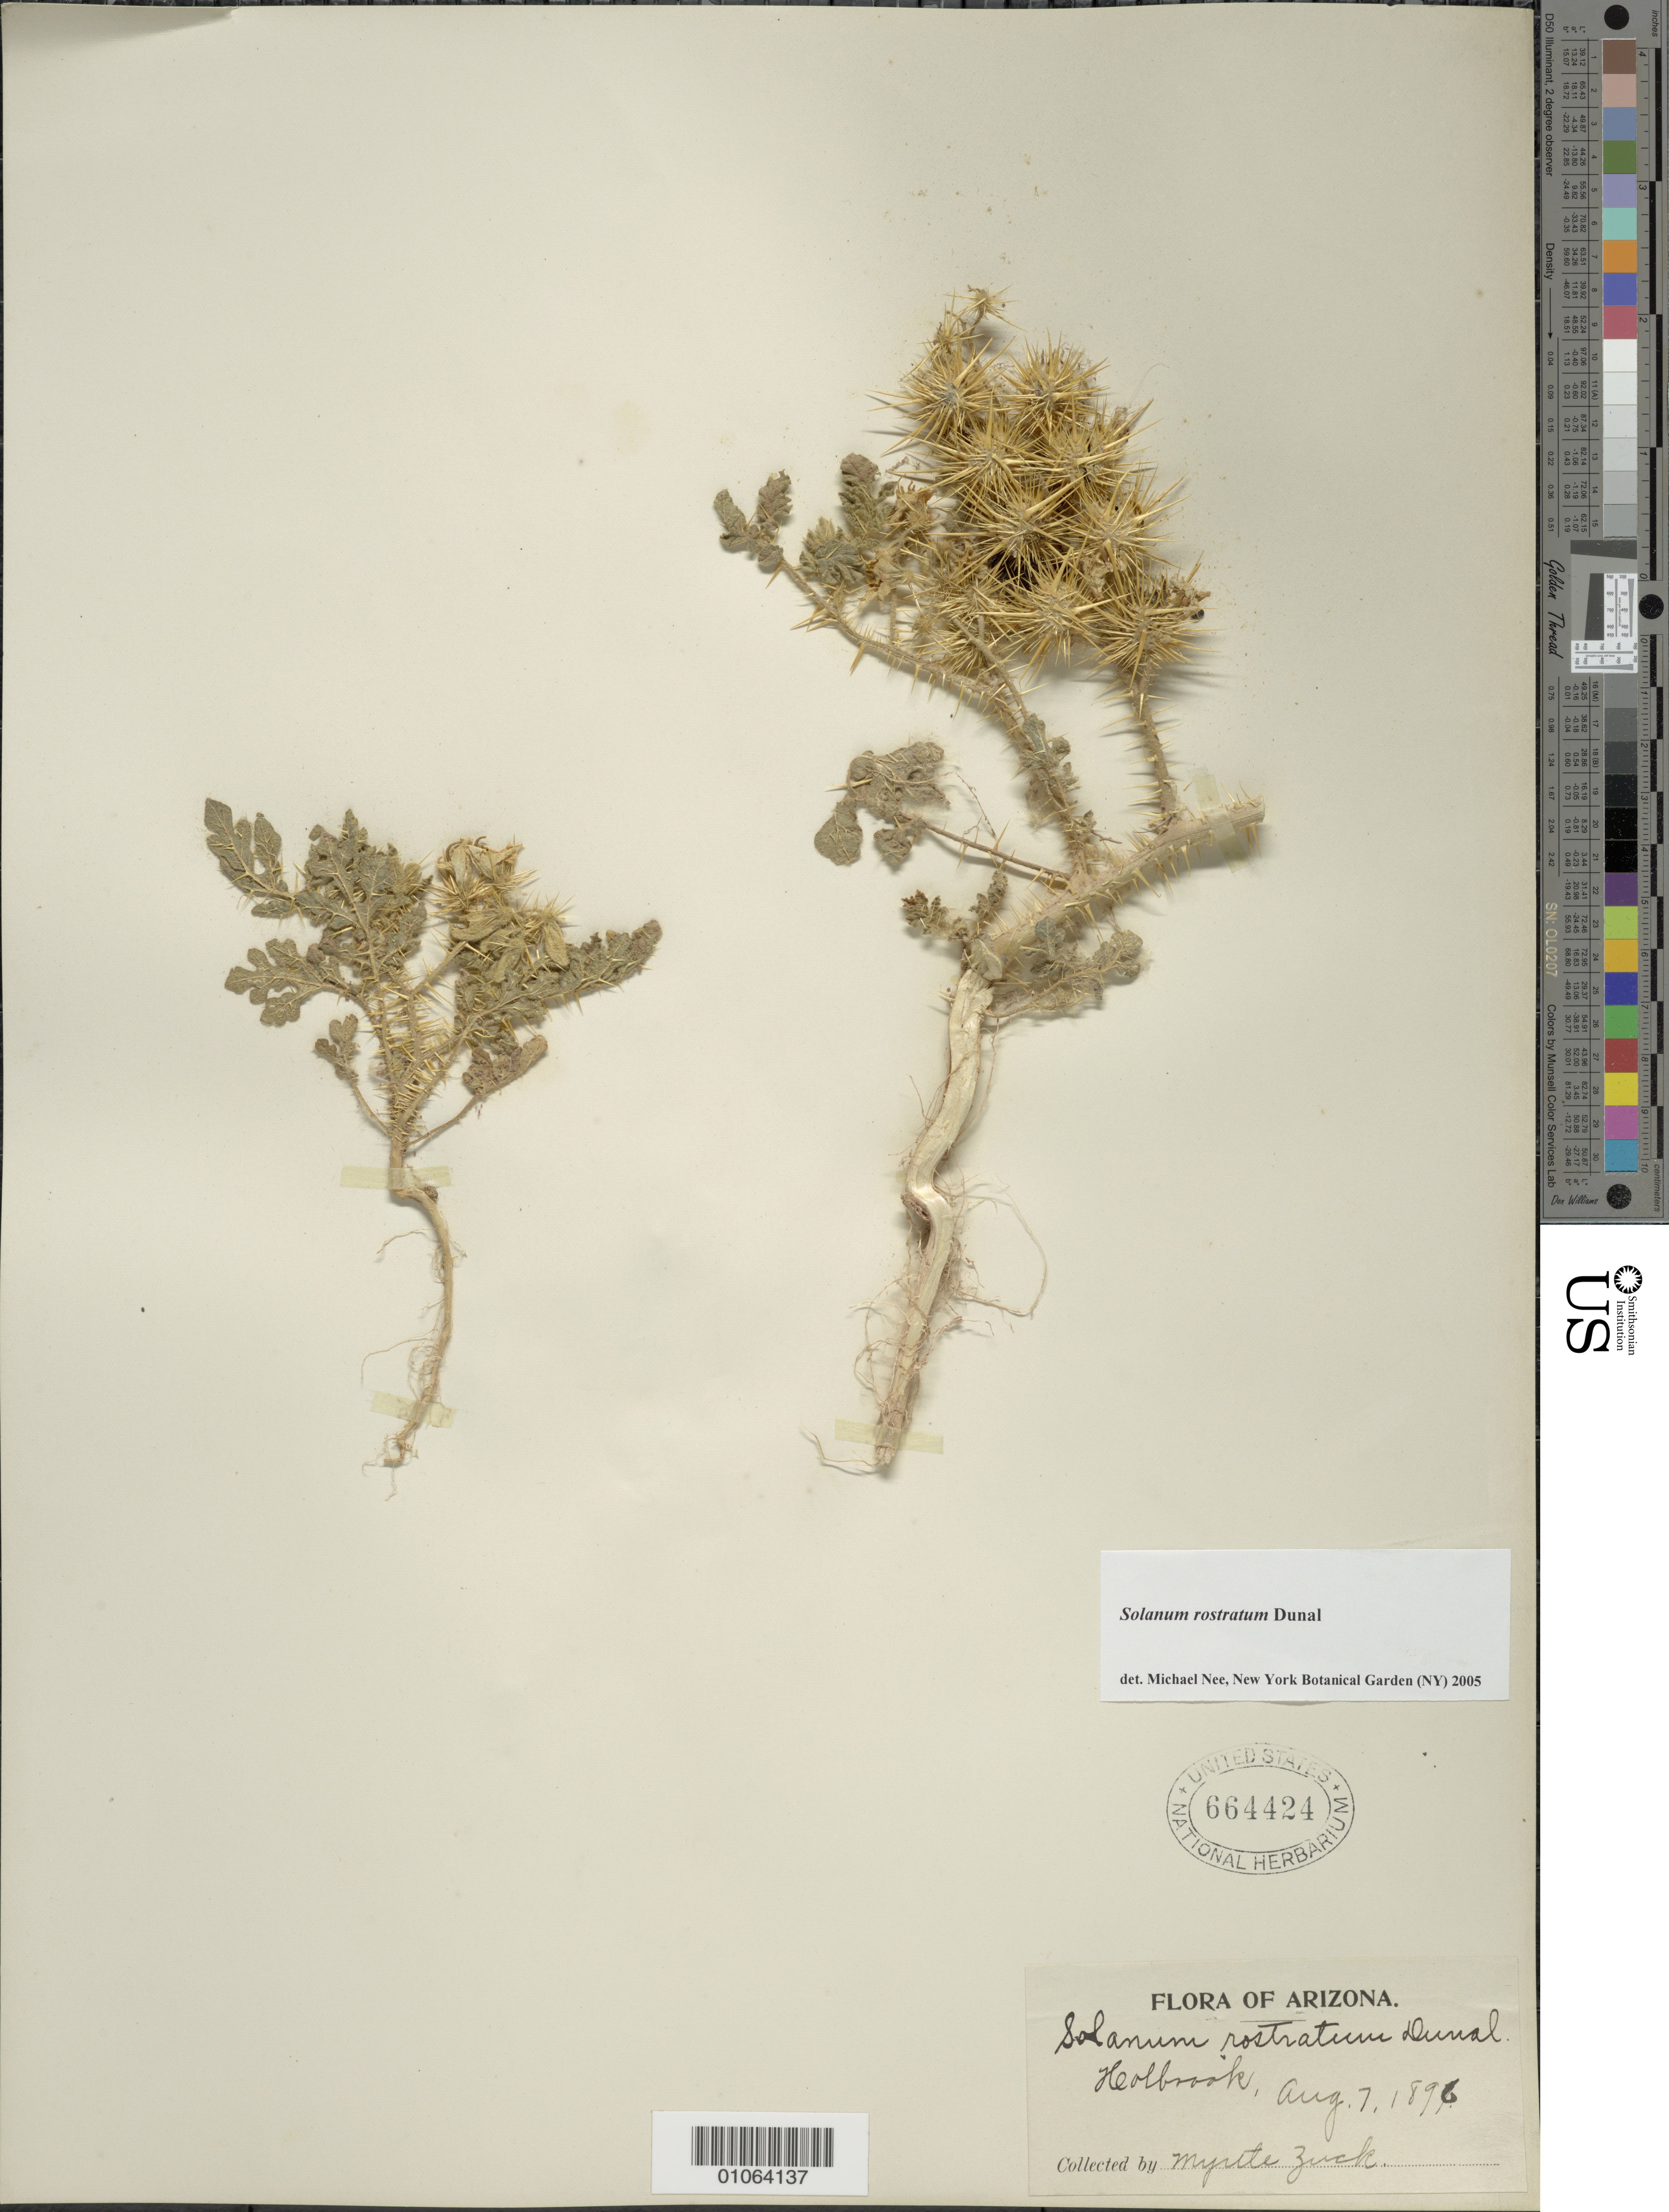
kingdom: Plantae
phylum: Tracheophyta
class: Magnoliopsida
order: Solanales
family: Solanaceae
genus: Solanum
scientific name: Solanum rostratum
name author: Dunal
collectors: M. Zuck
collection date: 1896-08-07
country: United States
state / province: Arizona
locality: Holbrook.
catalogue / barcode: US 664424